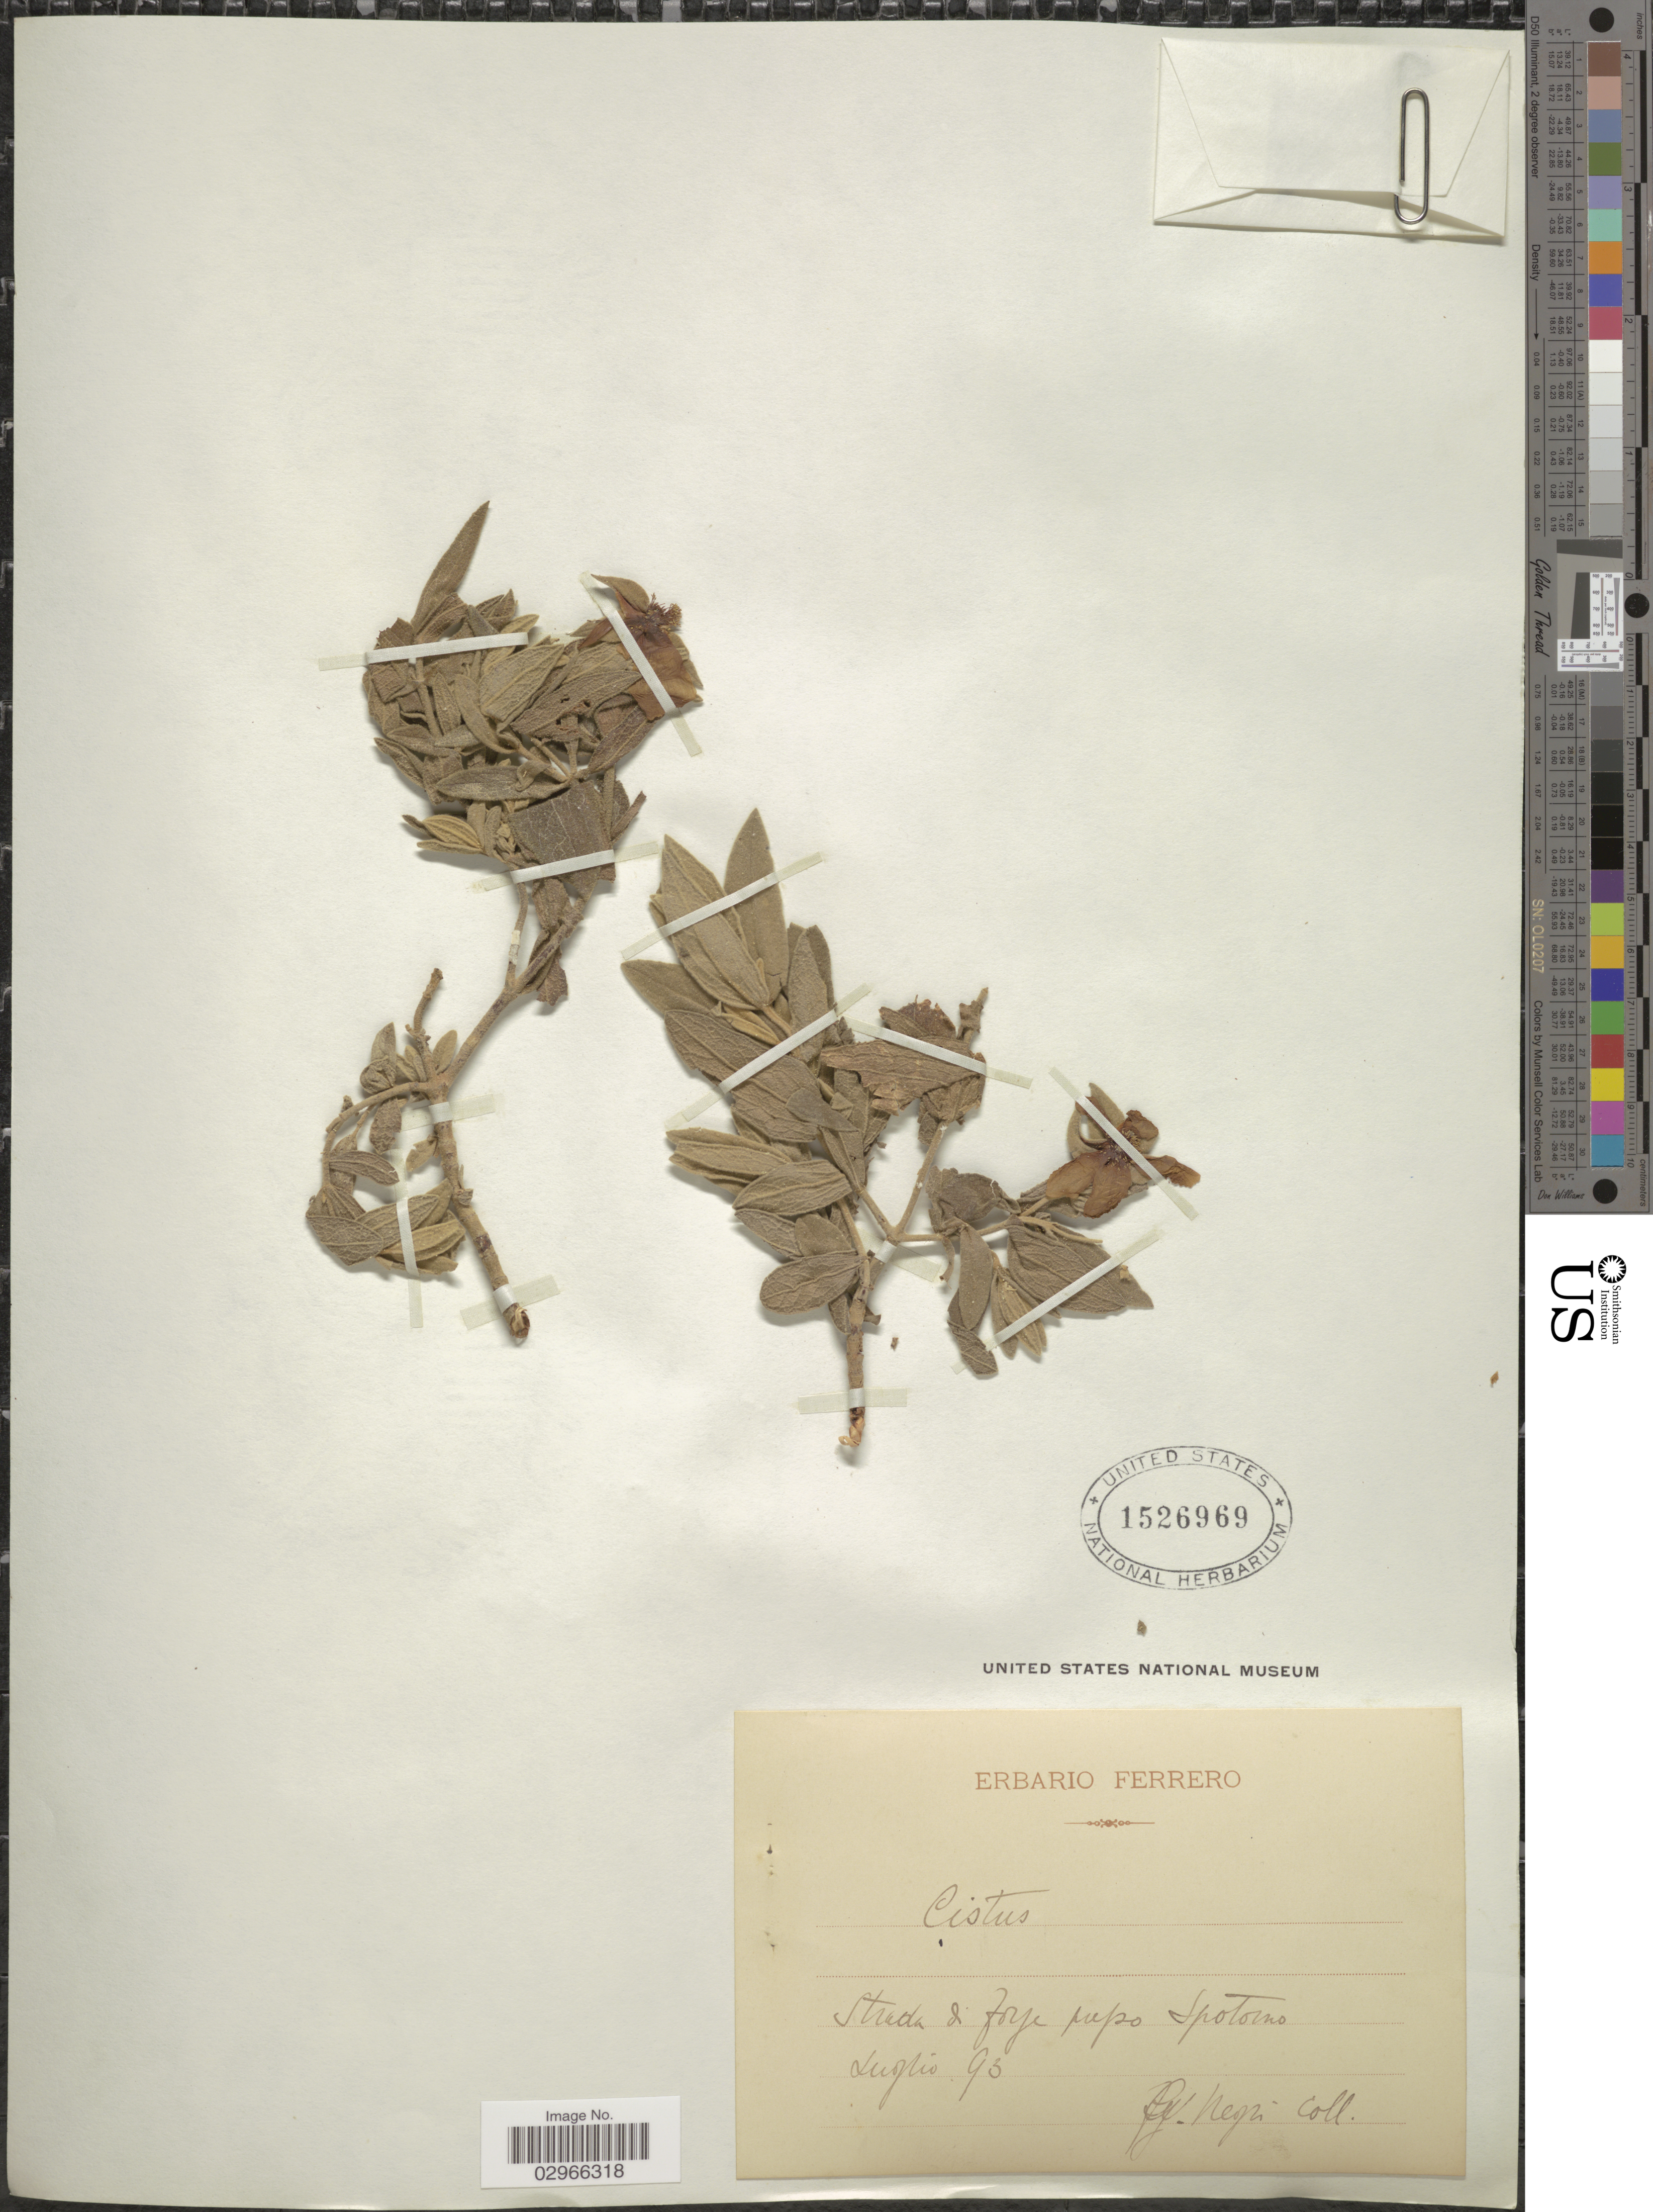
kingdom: Plantae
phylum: Tracheophyta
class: Magnoliopsida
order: Malvales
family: Cistaceae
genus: Cistus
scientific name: Cistus sp.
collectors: Neopi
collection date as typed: Transcribed d/m/y: /7/93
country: Italy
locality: Strada & foye pipo Spotorno. [unsure placement] [interpreted]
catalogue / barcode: US 1526969